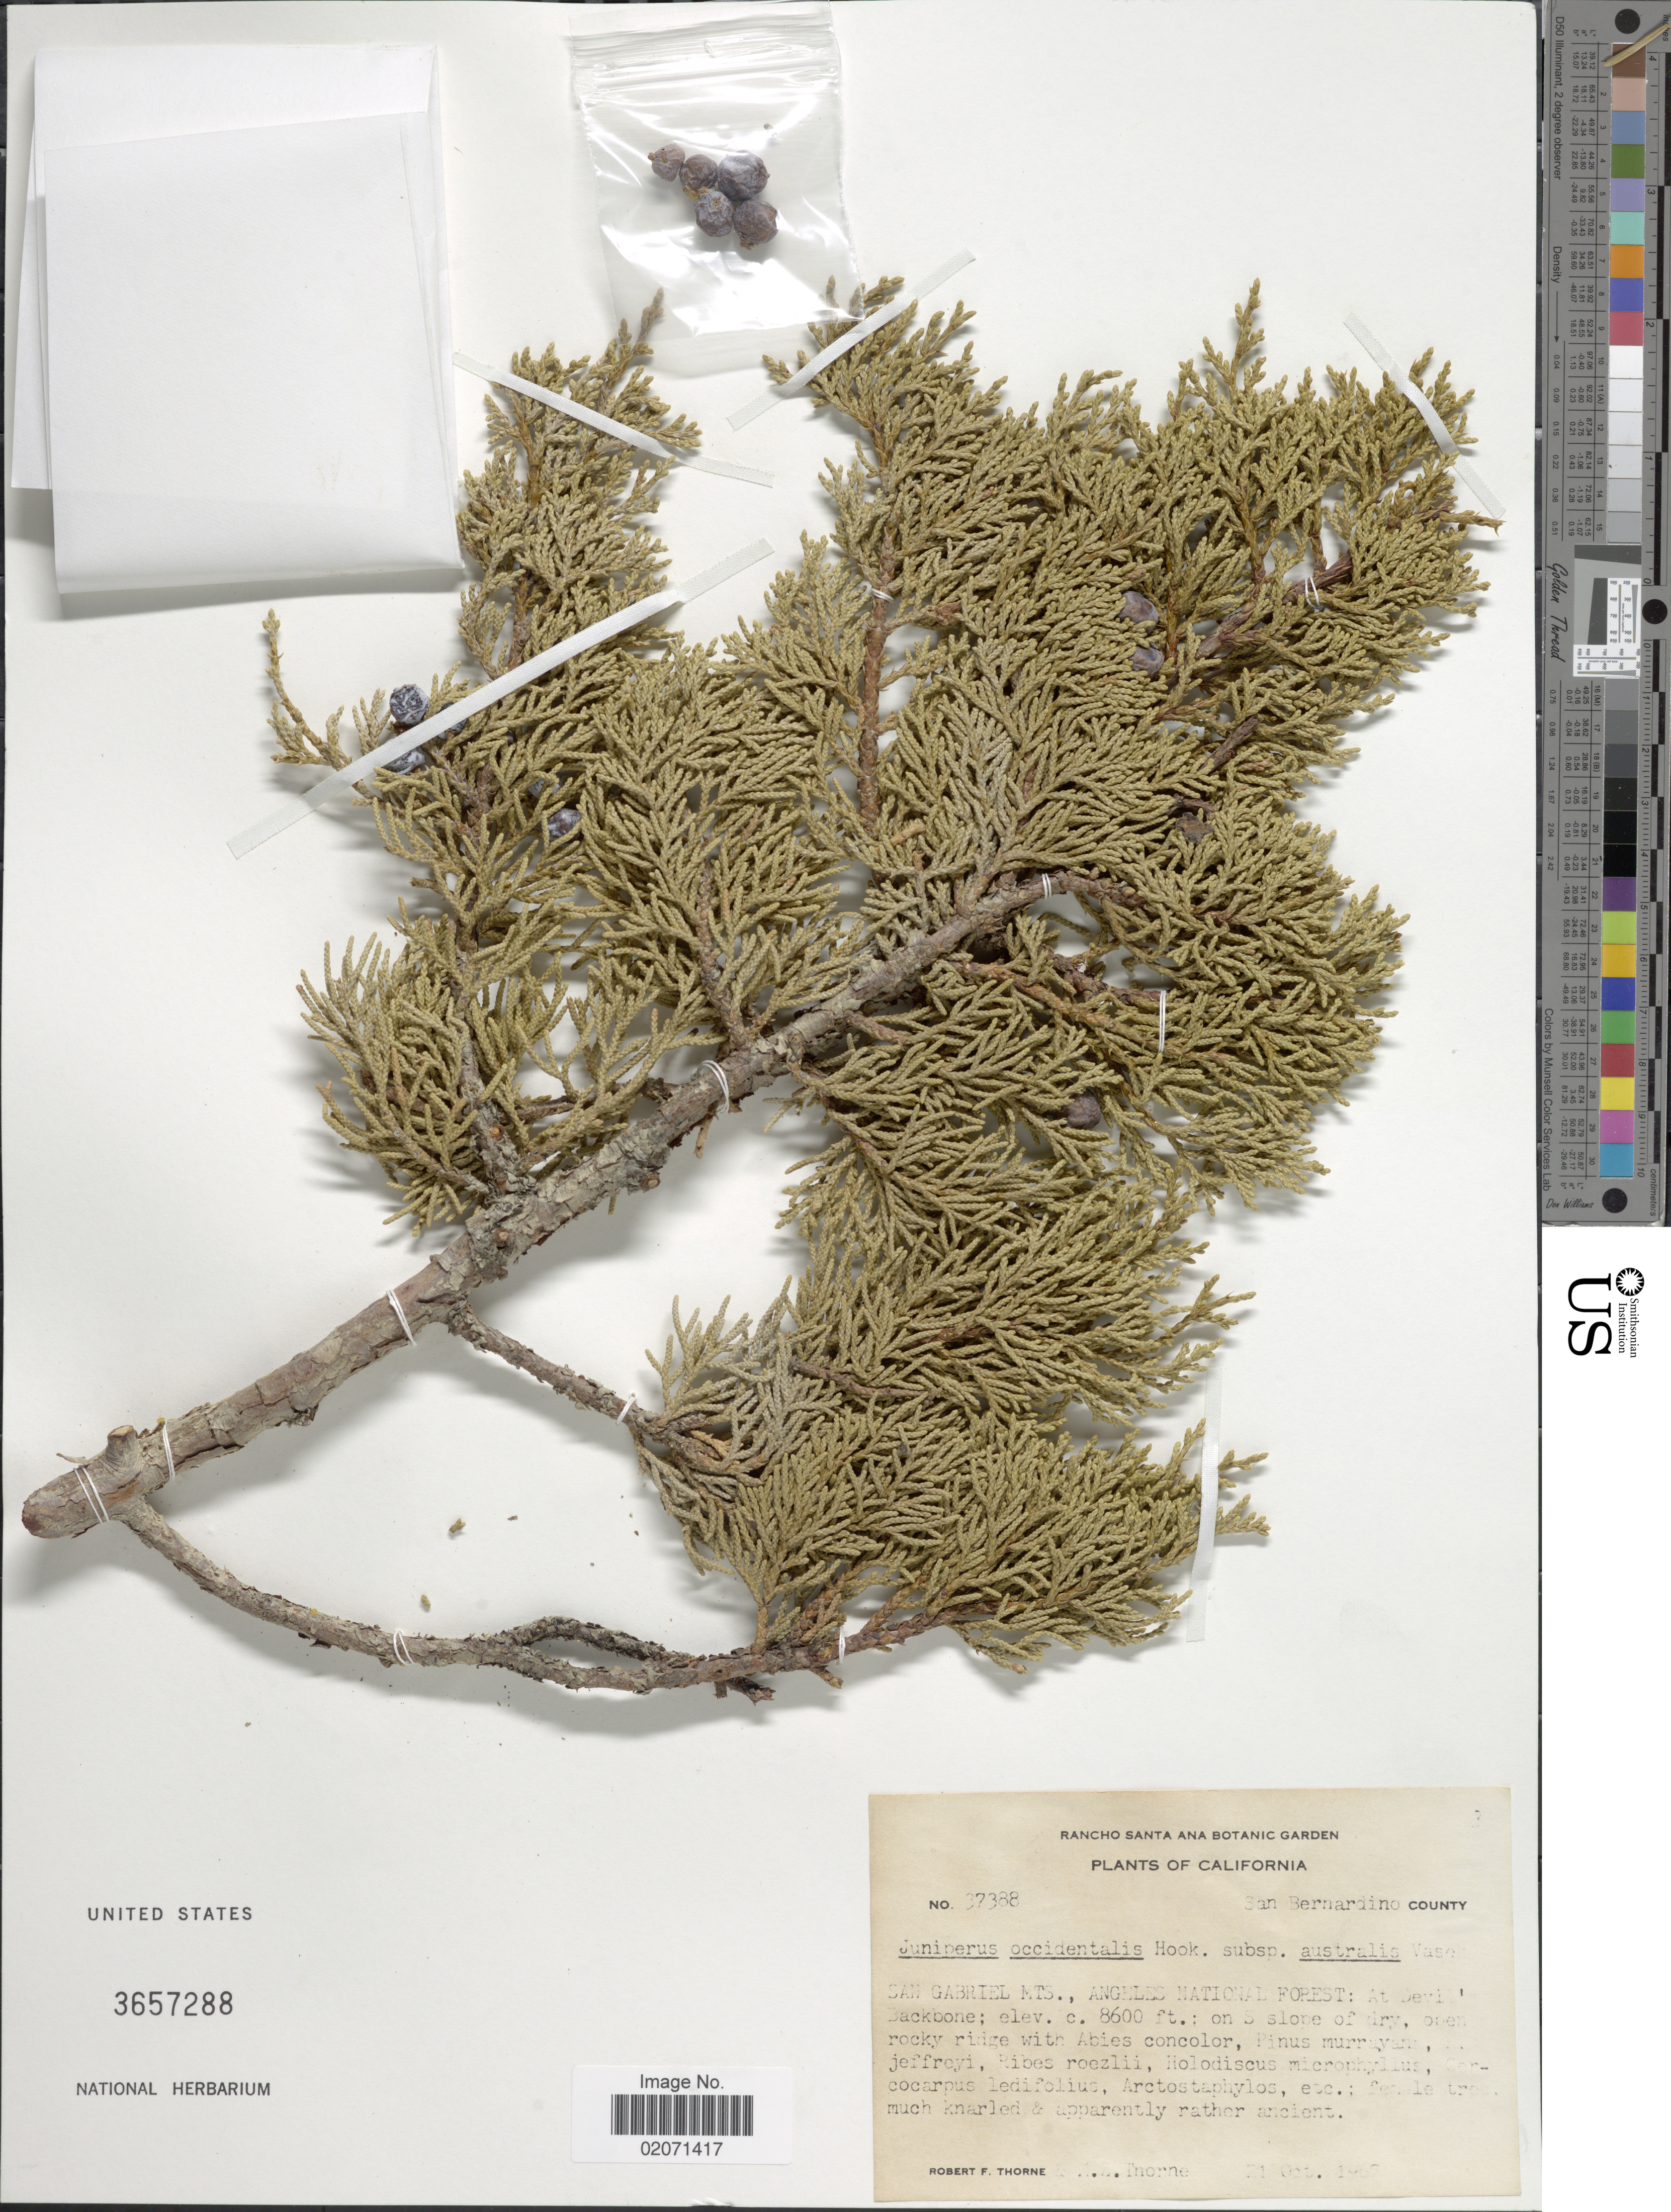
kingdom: Plantae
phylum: Tracheophyta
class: Pinopsida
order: Pinales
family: Cupressaceae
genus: Juniperus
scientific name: Juniperus occidentalis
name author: Hook.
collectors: R. F. Thorne & M. Thorne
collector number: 37388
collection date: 1967-10-21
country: United States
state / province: California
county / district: San Bernardino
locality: San Bernardino County. San Gabriel Mts., Angeles National Forest: At Devil's Backbone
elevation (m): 2621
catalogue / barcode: US 3657288